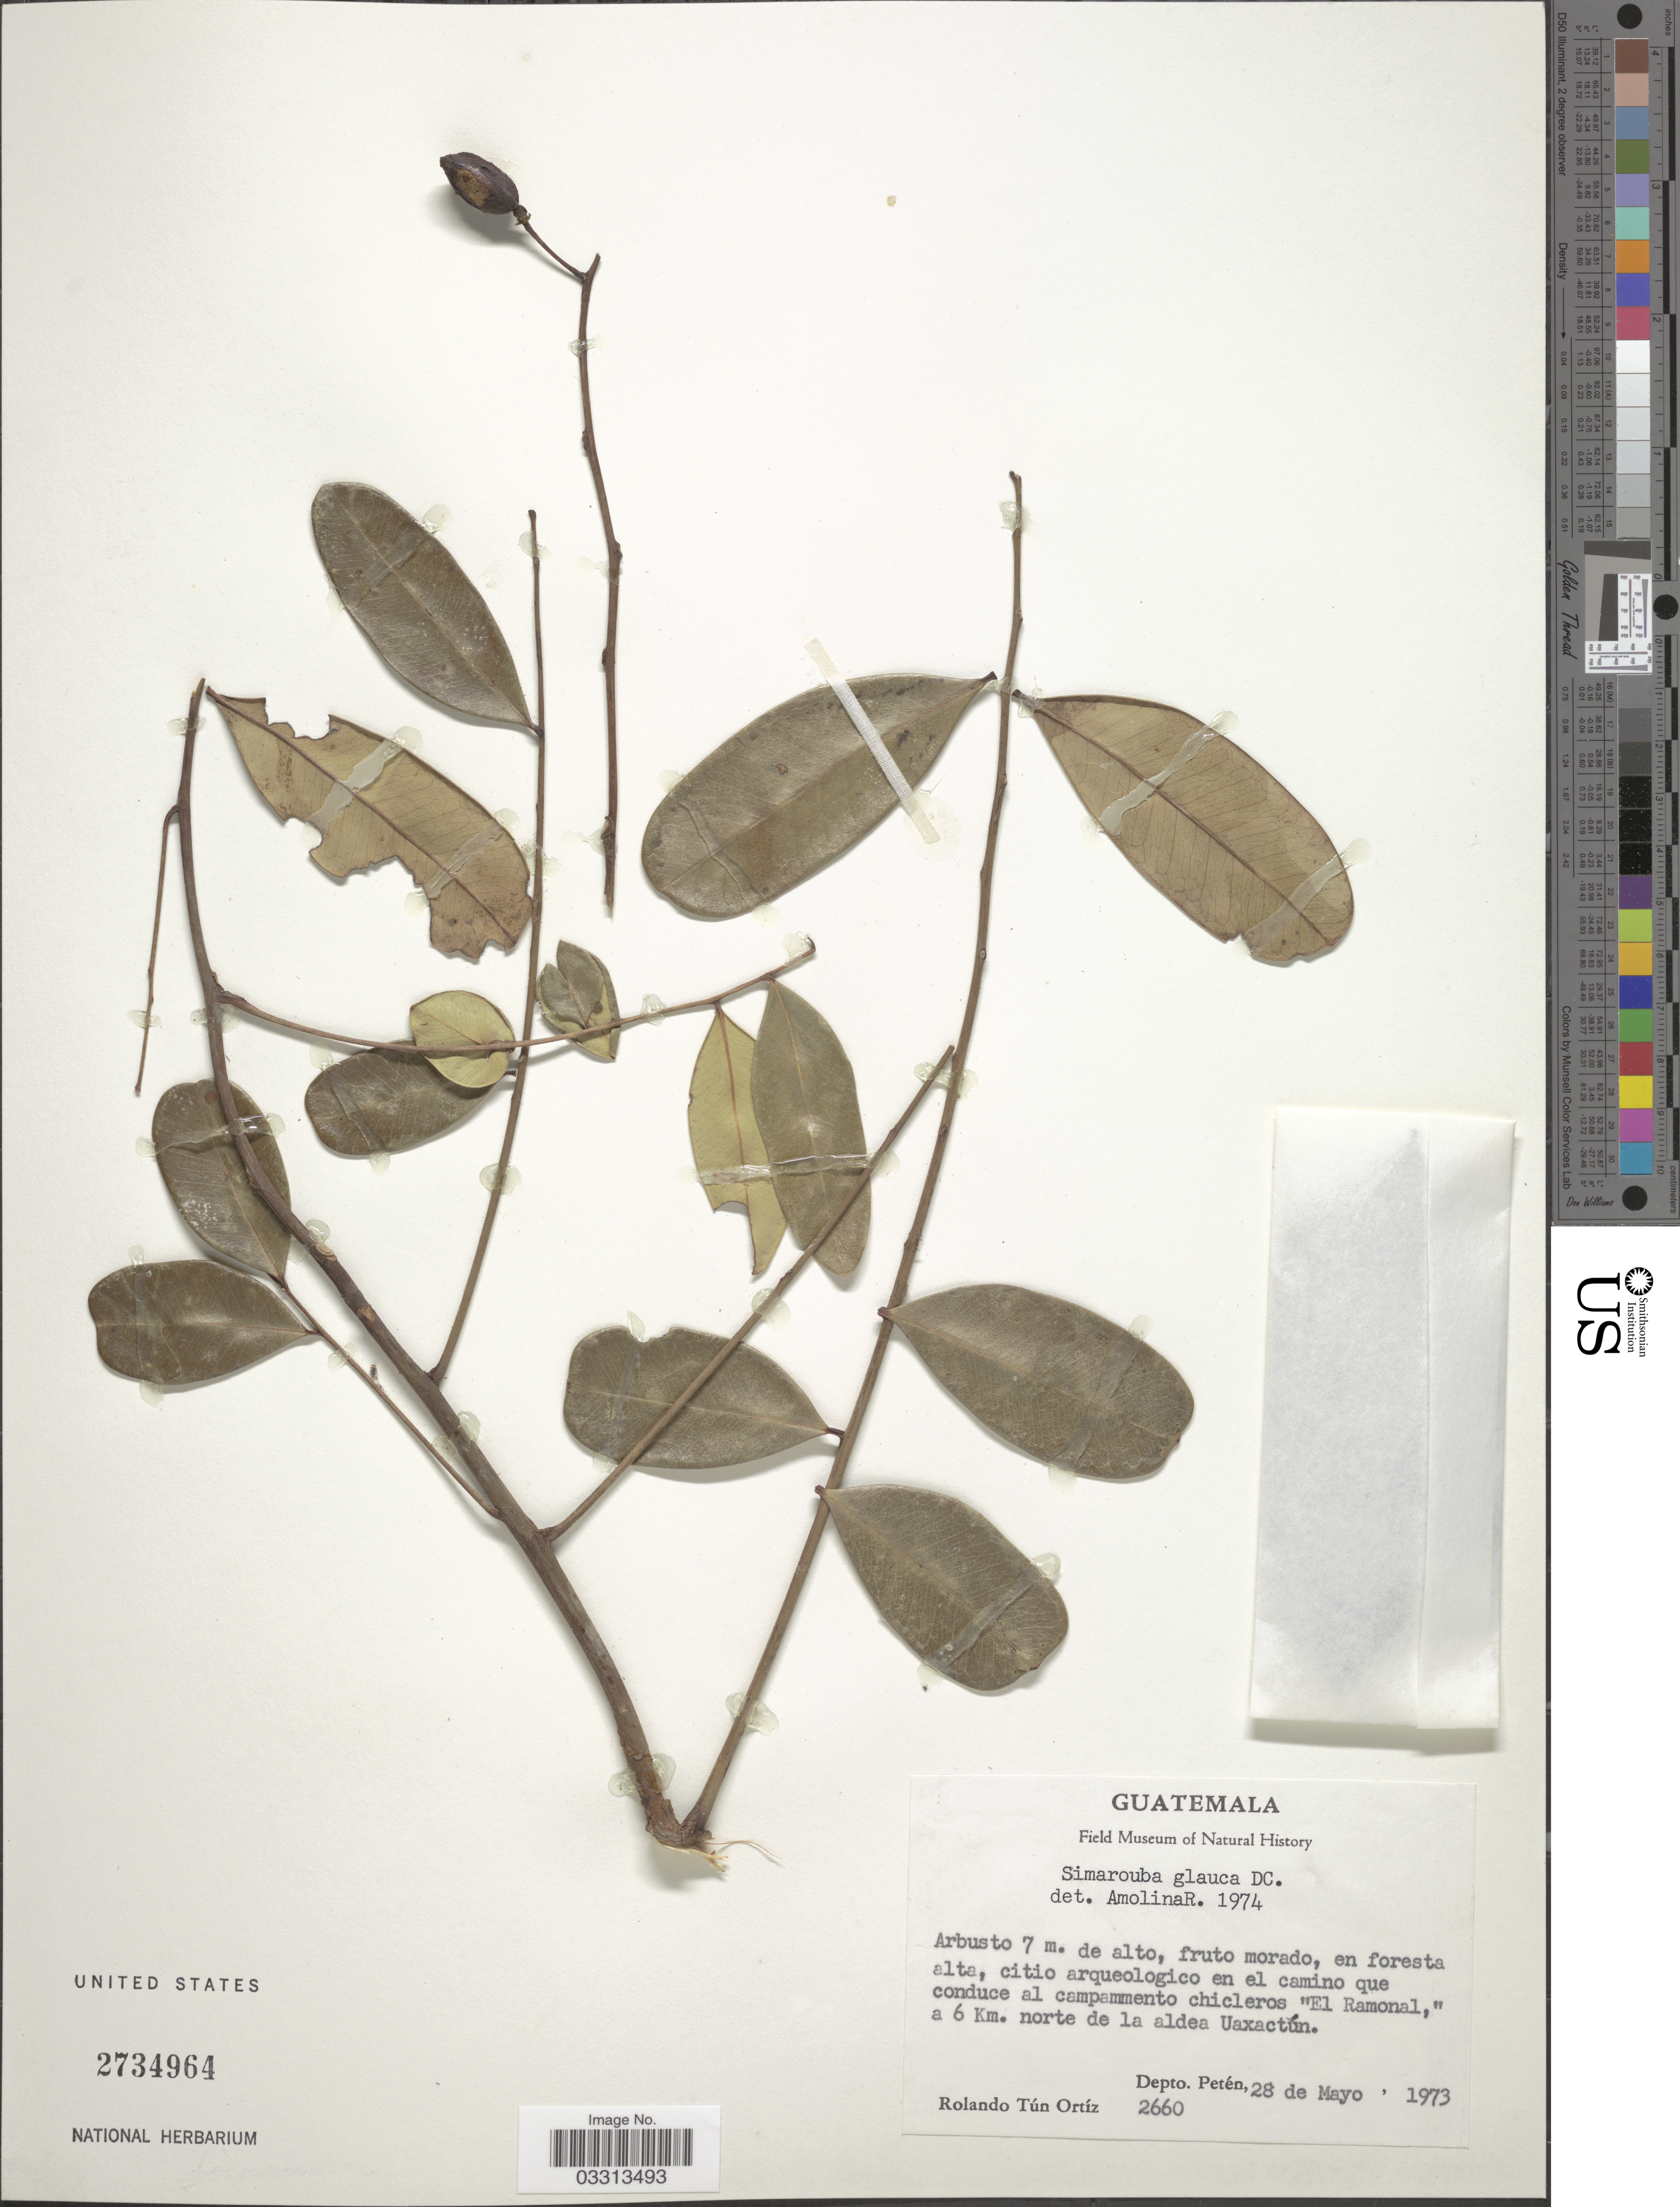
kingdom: Plantae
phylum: Tracheophyta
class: Magnoliopsida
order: Sapindales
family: Simaroubaceae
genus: Simarouba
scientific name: Simarouba glauca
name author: DC.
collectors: R. T. Ortíz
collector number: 2660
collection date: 1973-05-28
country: Guatemala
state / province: El Petén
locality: Citio arqueologico en el camino que conduce al campammento chicleros "El Ramonal," a 6 Km. norte de la aldea Uaxactún, Depto. Petén.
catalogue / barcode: US 2734964